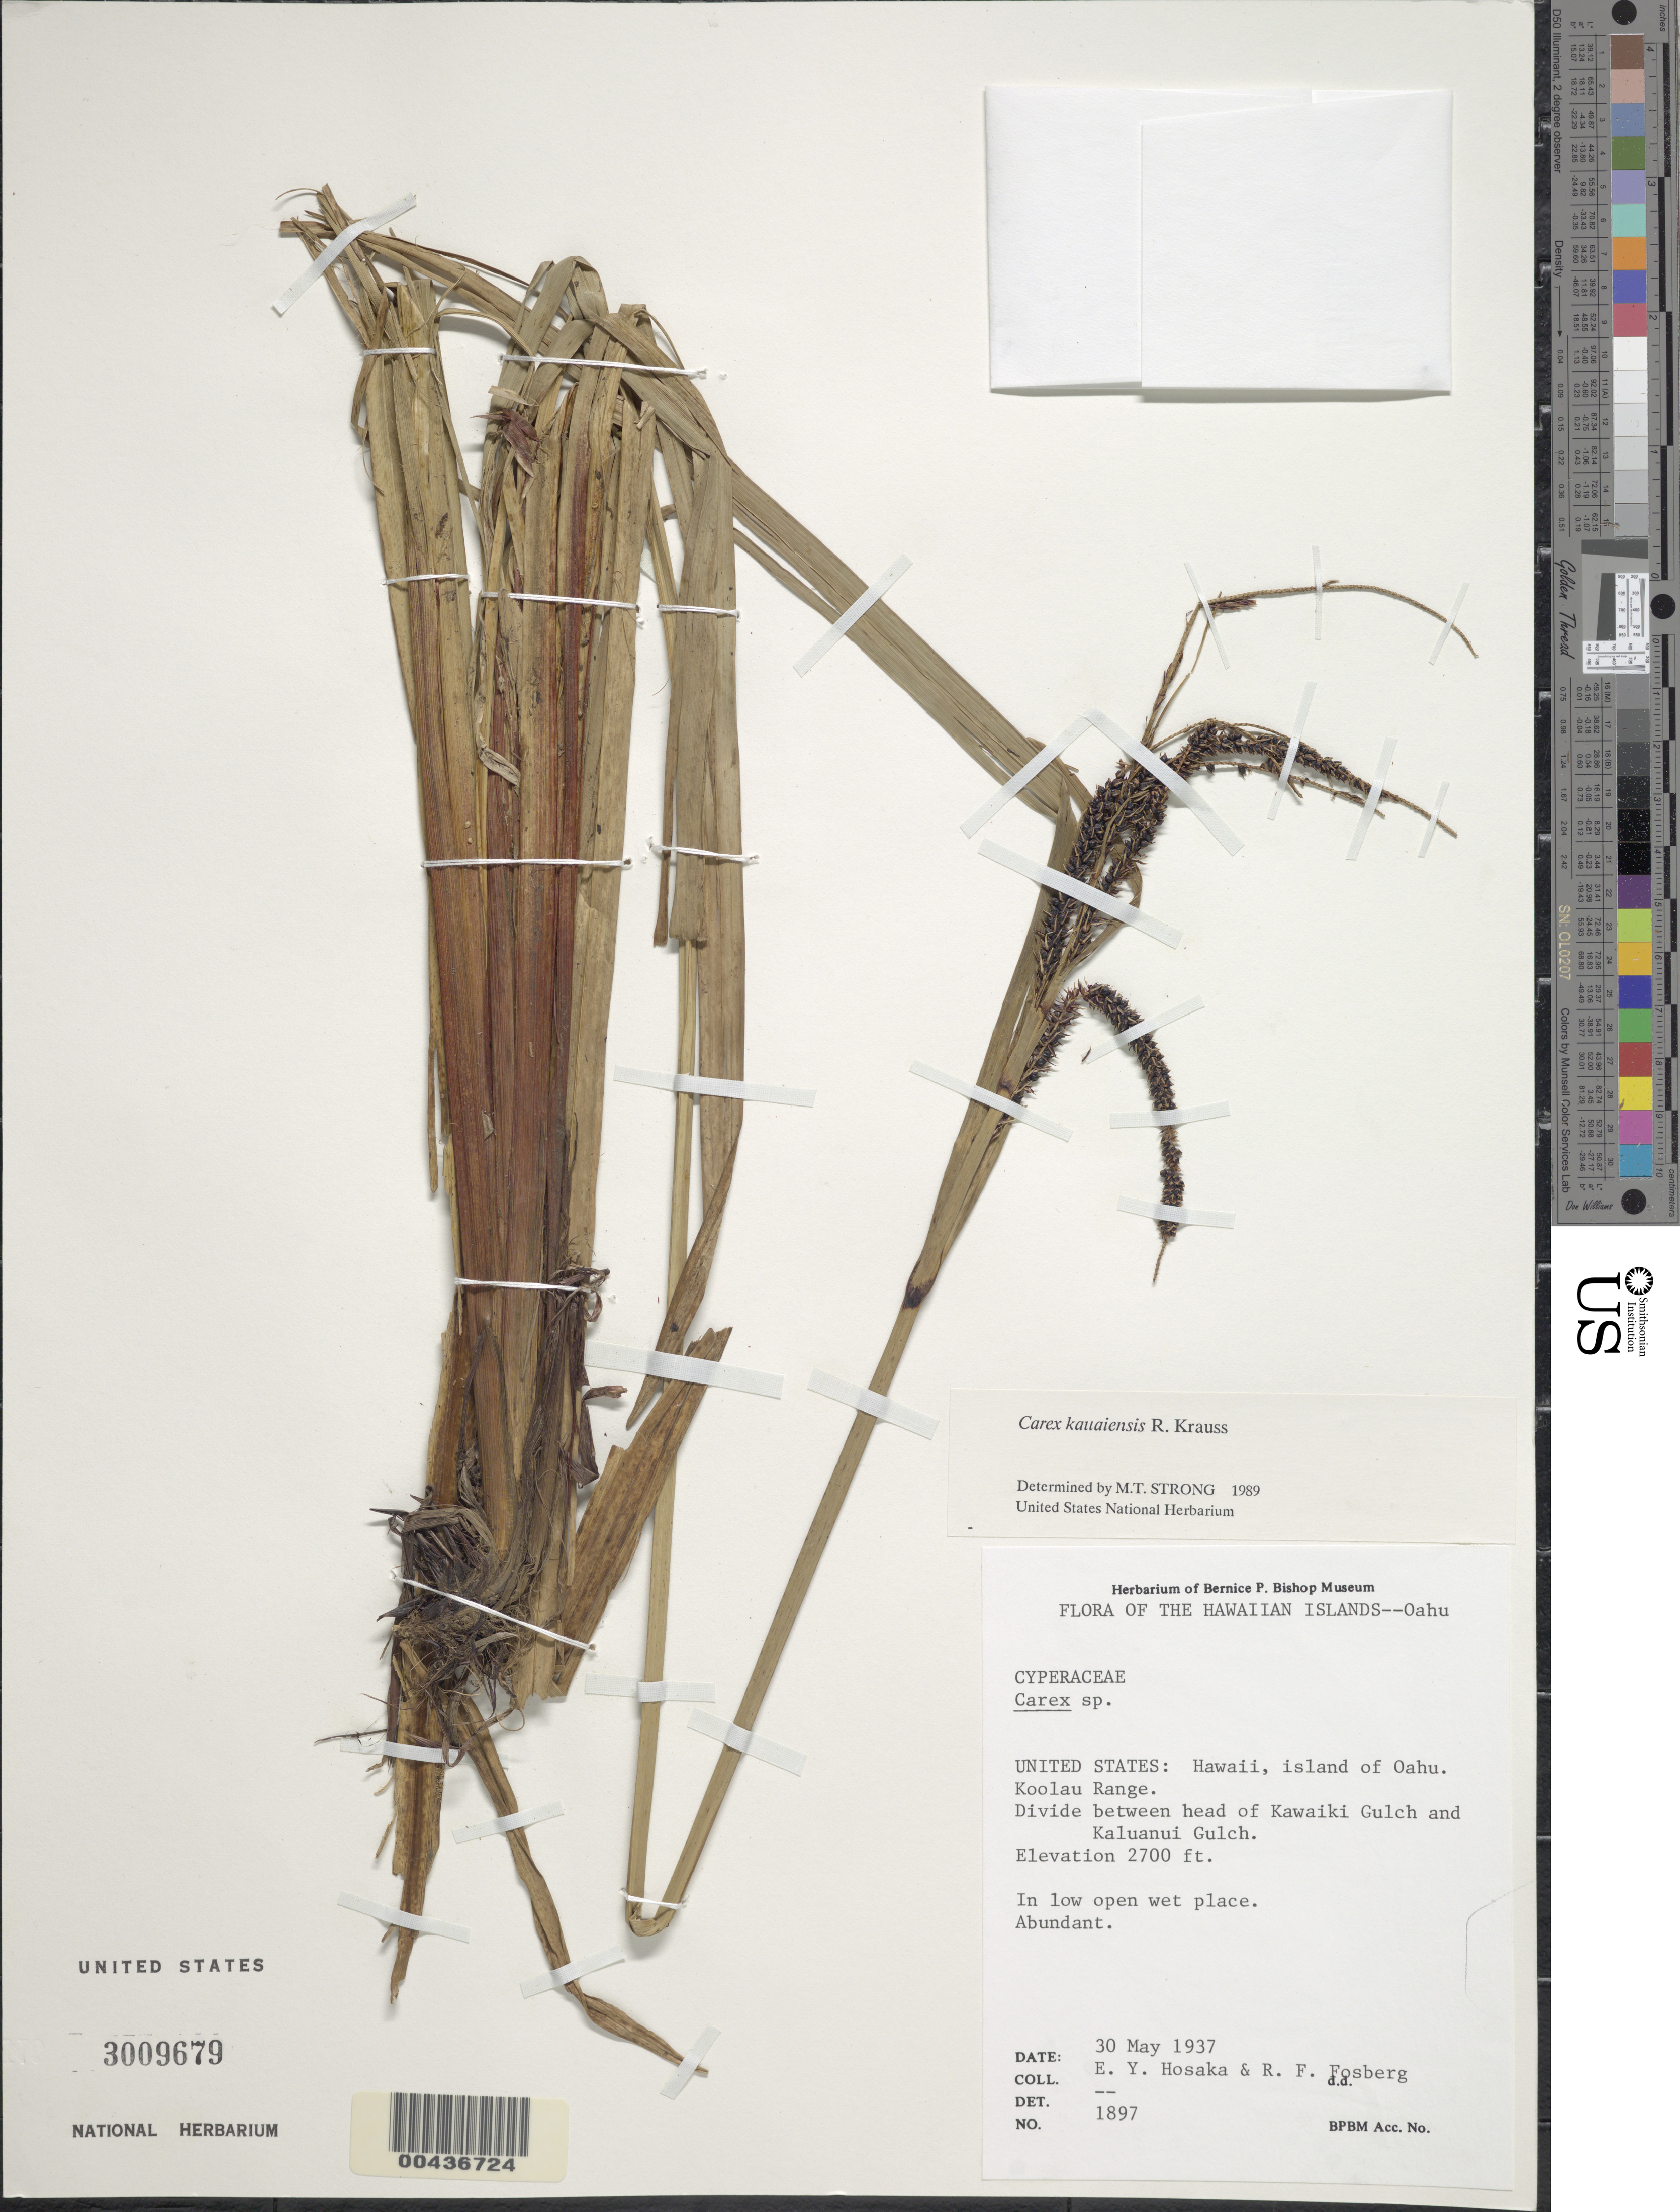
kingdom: Plantae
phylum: Tracheophyta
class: Liliopsida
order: Poales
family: Cyperaceae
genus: Carex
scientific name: Carex kauaiensis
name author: R.W. Krauss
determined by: Strong, M. T., (US), Smithsonian Institution - National Museum of Natural History (UNITED STATES)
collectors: E. Y. Hosaka & F. R. Fosberg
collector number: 1897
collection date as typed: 30 May 1937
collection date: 1937-05-30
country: United States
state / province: Hawaii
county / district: Honolulu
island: Oahu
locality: Koolau Range, divide between head of Kawaiki Gulch and Kaluanui Gulch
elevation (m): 823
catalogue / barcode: US 3009679